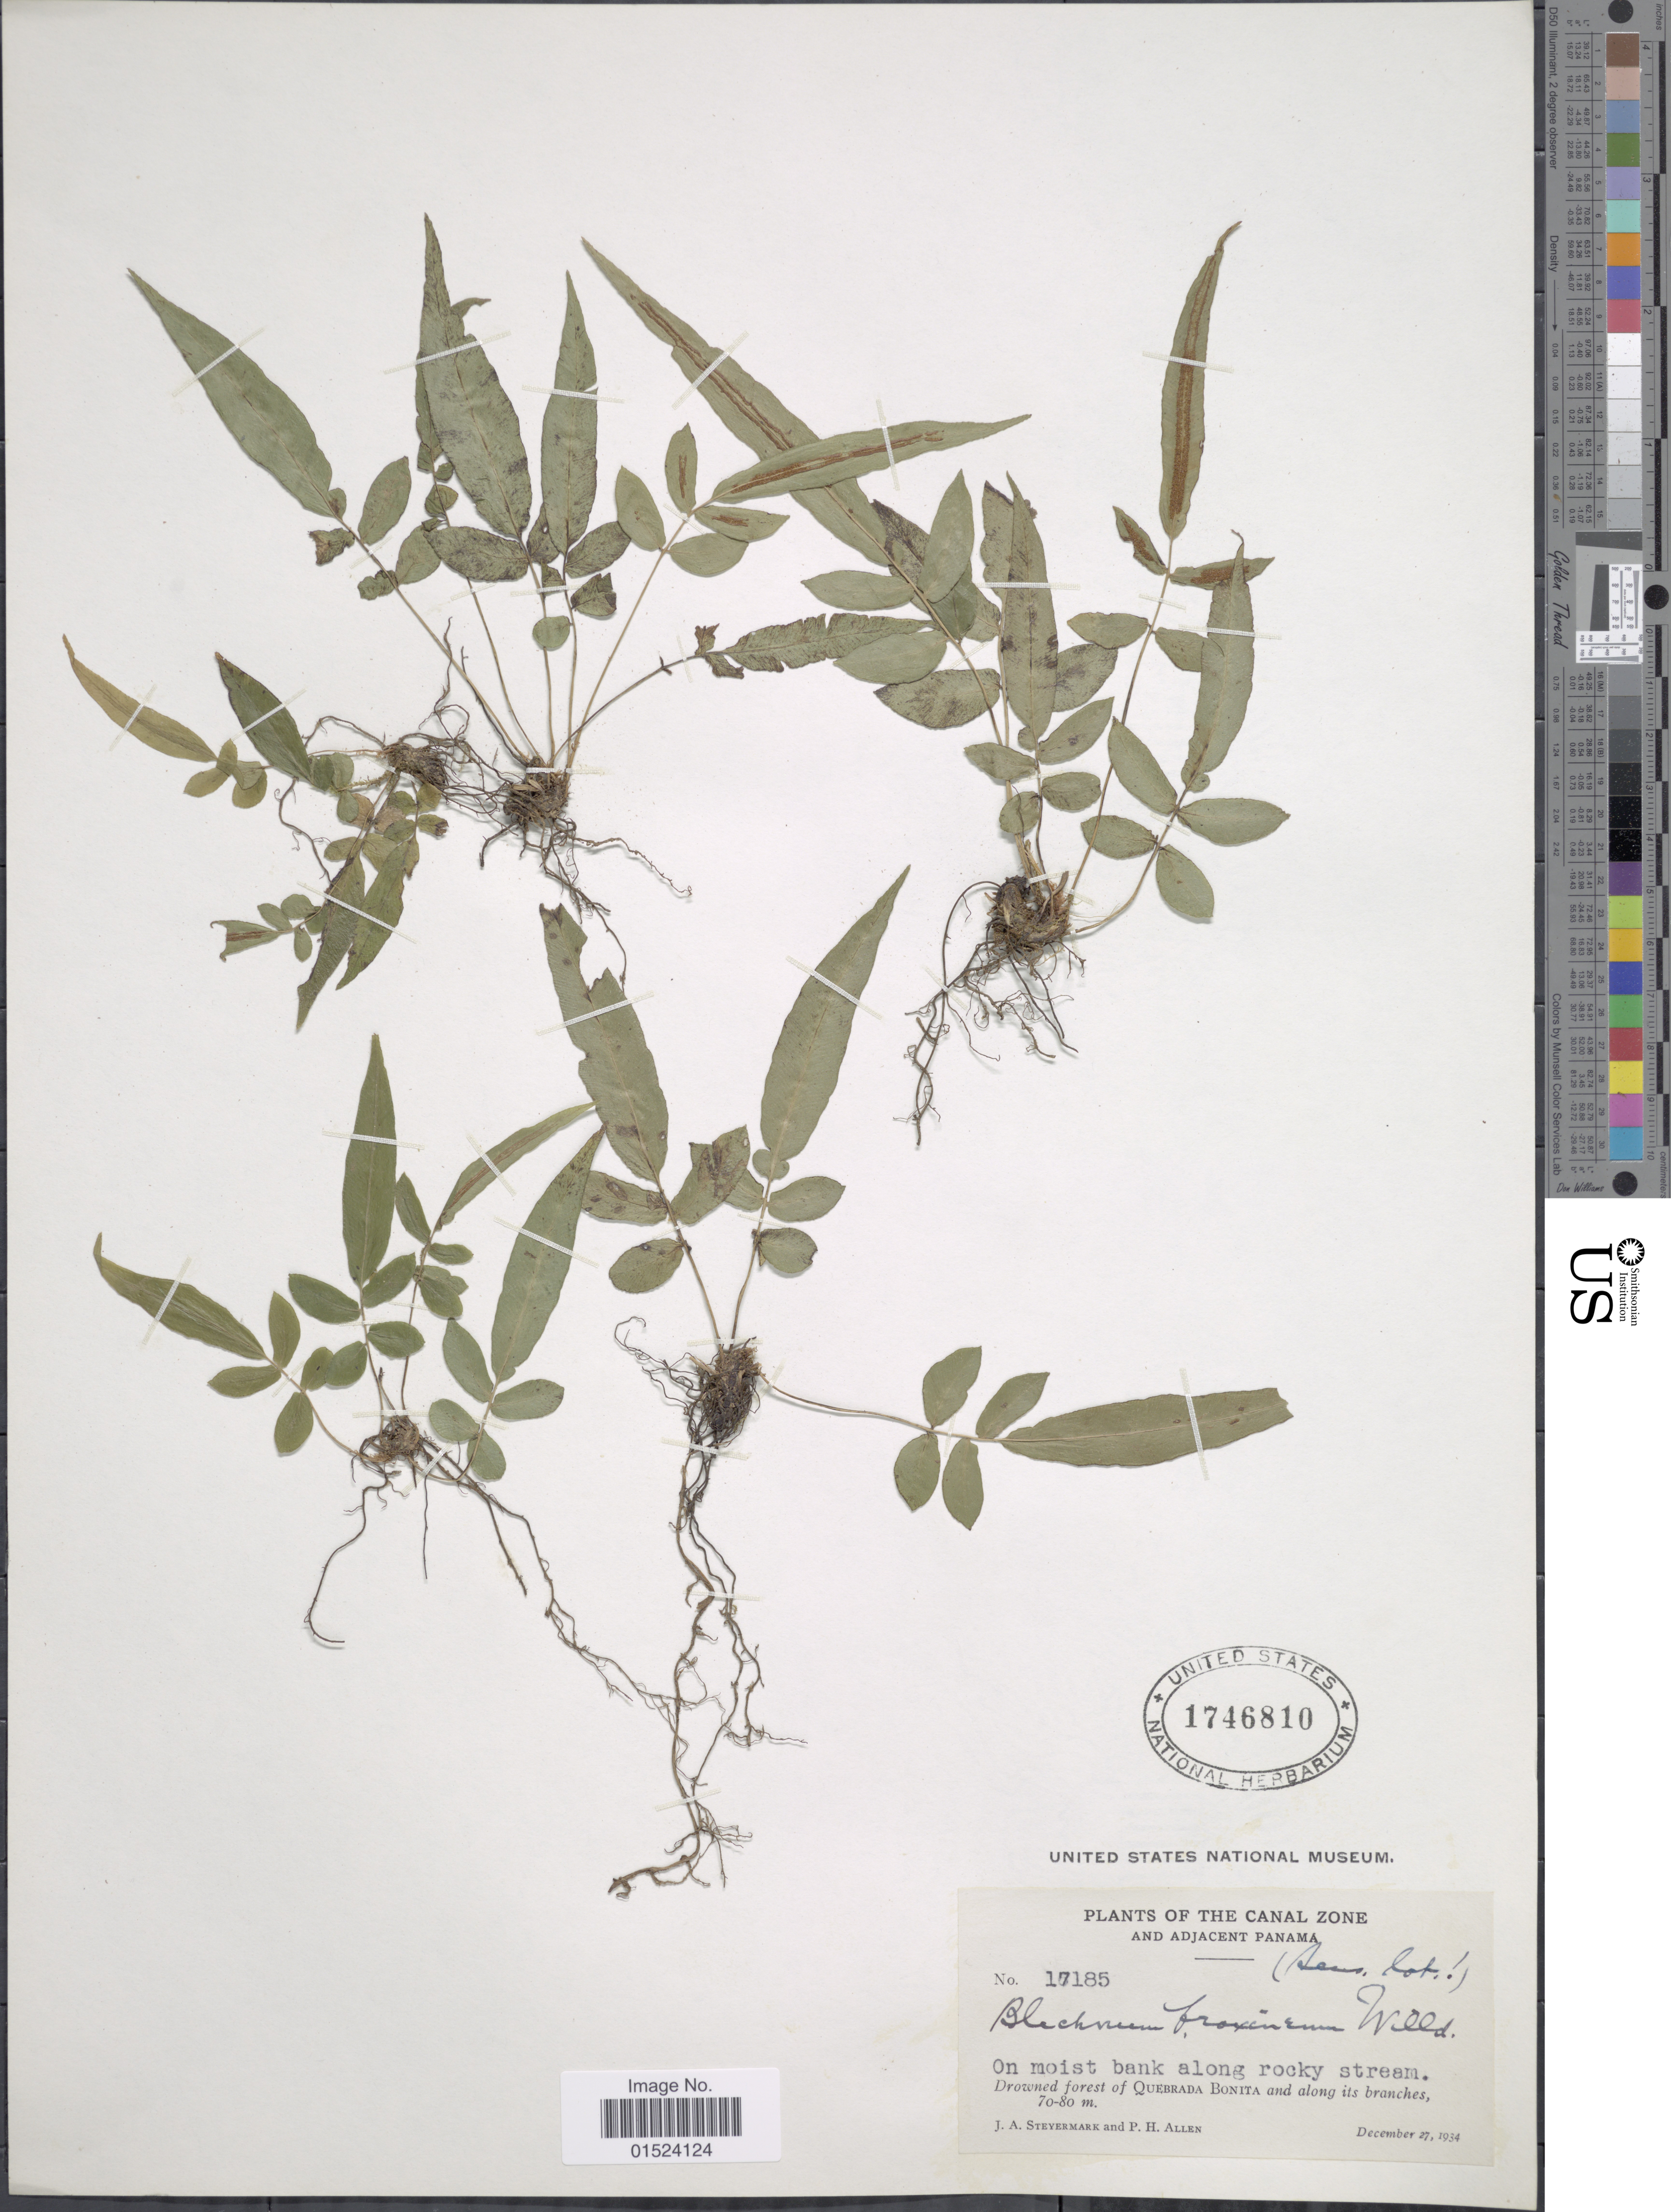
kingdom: Plantae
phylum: Tracheophyta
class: Polypodiopsida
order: Polypodiales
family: Blechnaceae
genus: Blechnum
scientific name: Blechnum gracile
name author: Kaulf.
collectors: J. Steyermark & P. H. Allen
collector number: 17185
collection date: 1934-12-27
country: Panama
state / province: Colón / Panamá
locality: And adjacent Panama, on moist bank along rocky stream, Drowned forest of Quebrada Bonita and along its branches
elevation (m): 70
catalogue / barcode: US 1746810